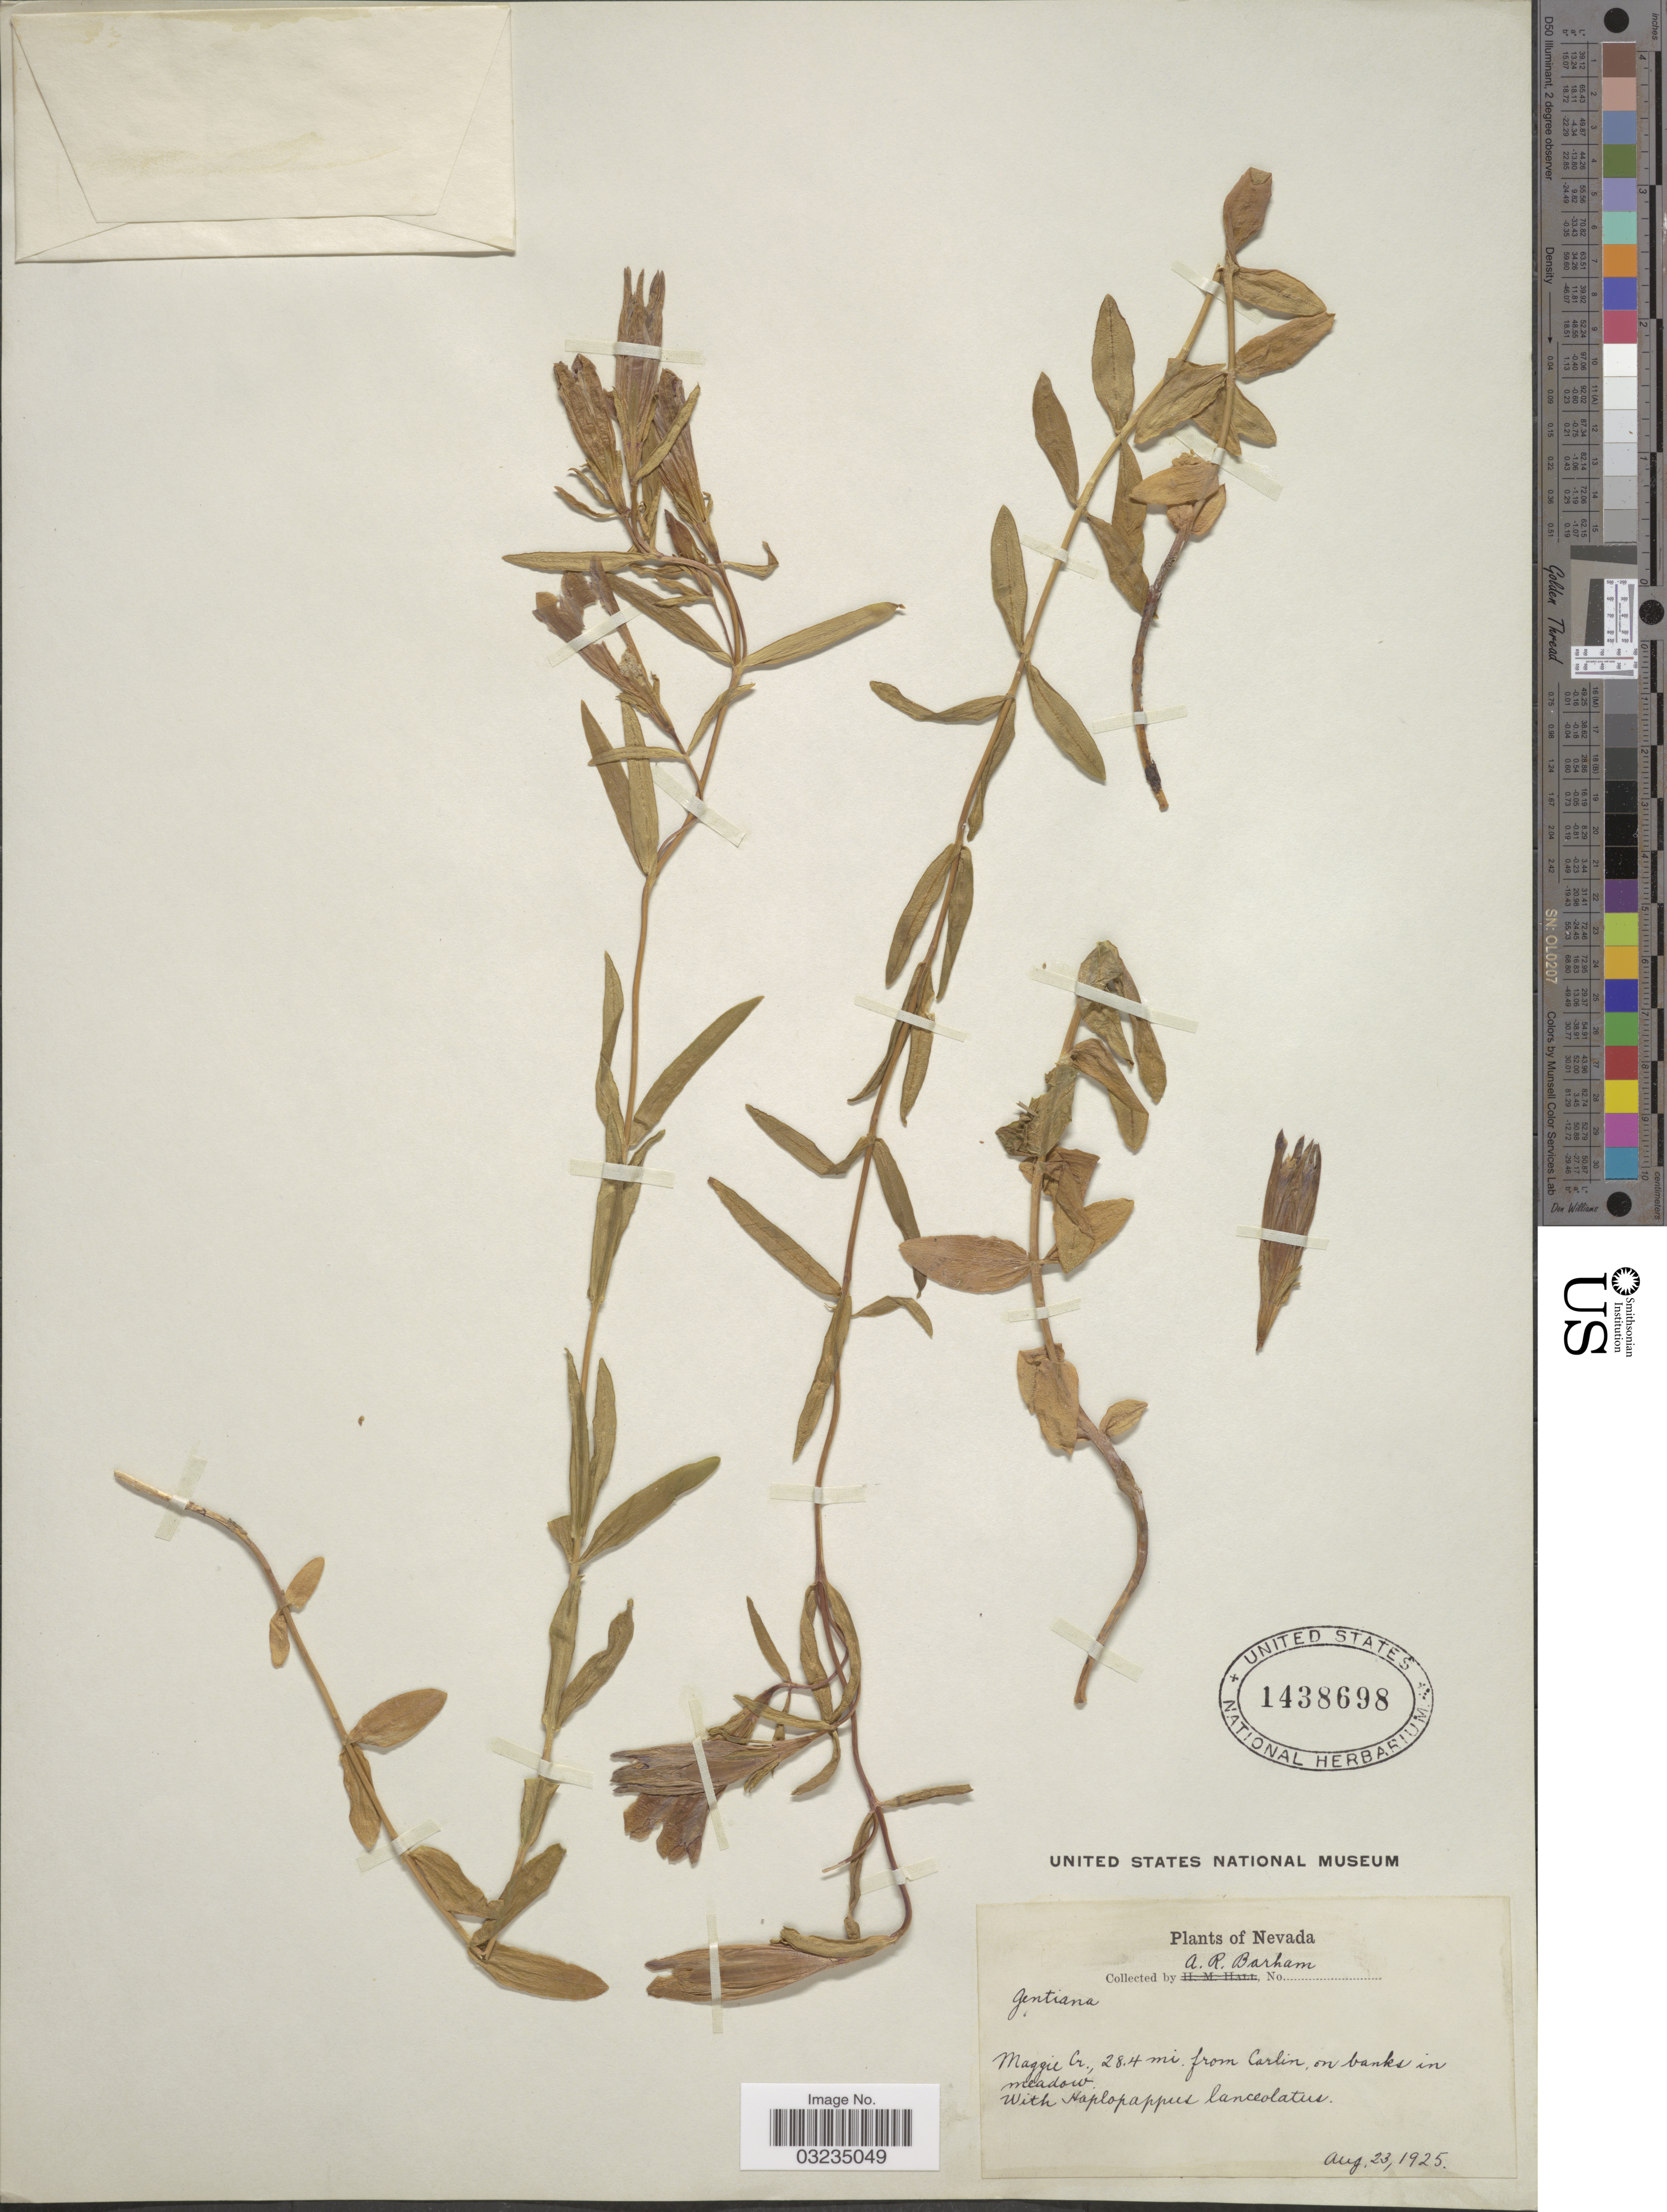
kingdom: Plantae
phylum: Tracheophyta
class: Magnoliopsida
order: Gentianales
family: Gentianaceae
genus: Gentiana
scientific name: Gentiana sp.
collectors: A. Barham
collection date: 1925-08-23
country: United States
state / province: Nevada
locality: Maggie Cr., 28.4 mi. from Carlin, on banks in meadow.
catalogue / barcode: US 1438698